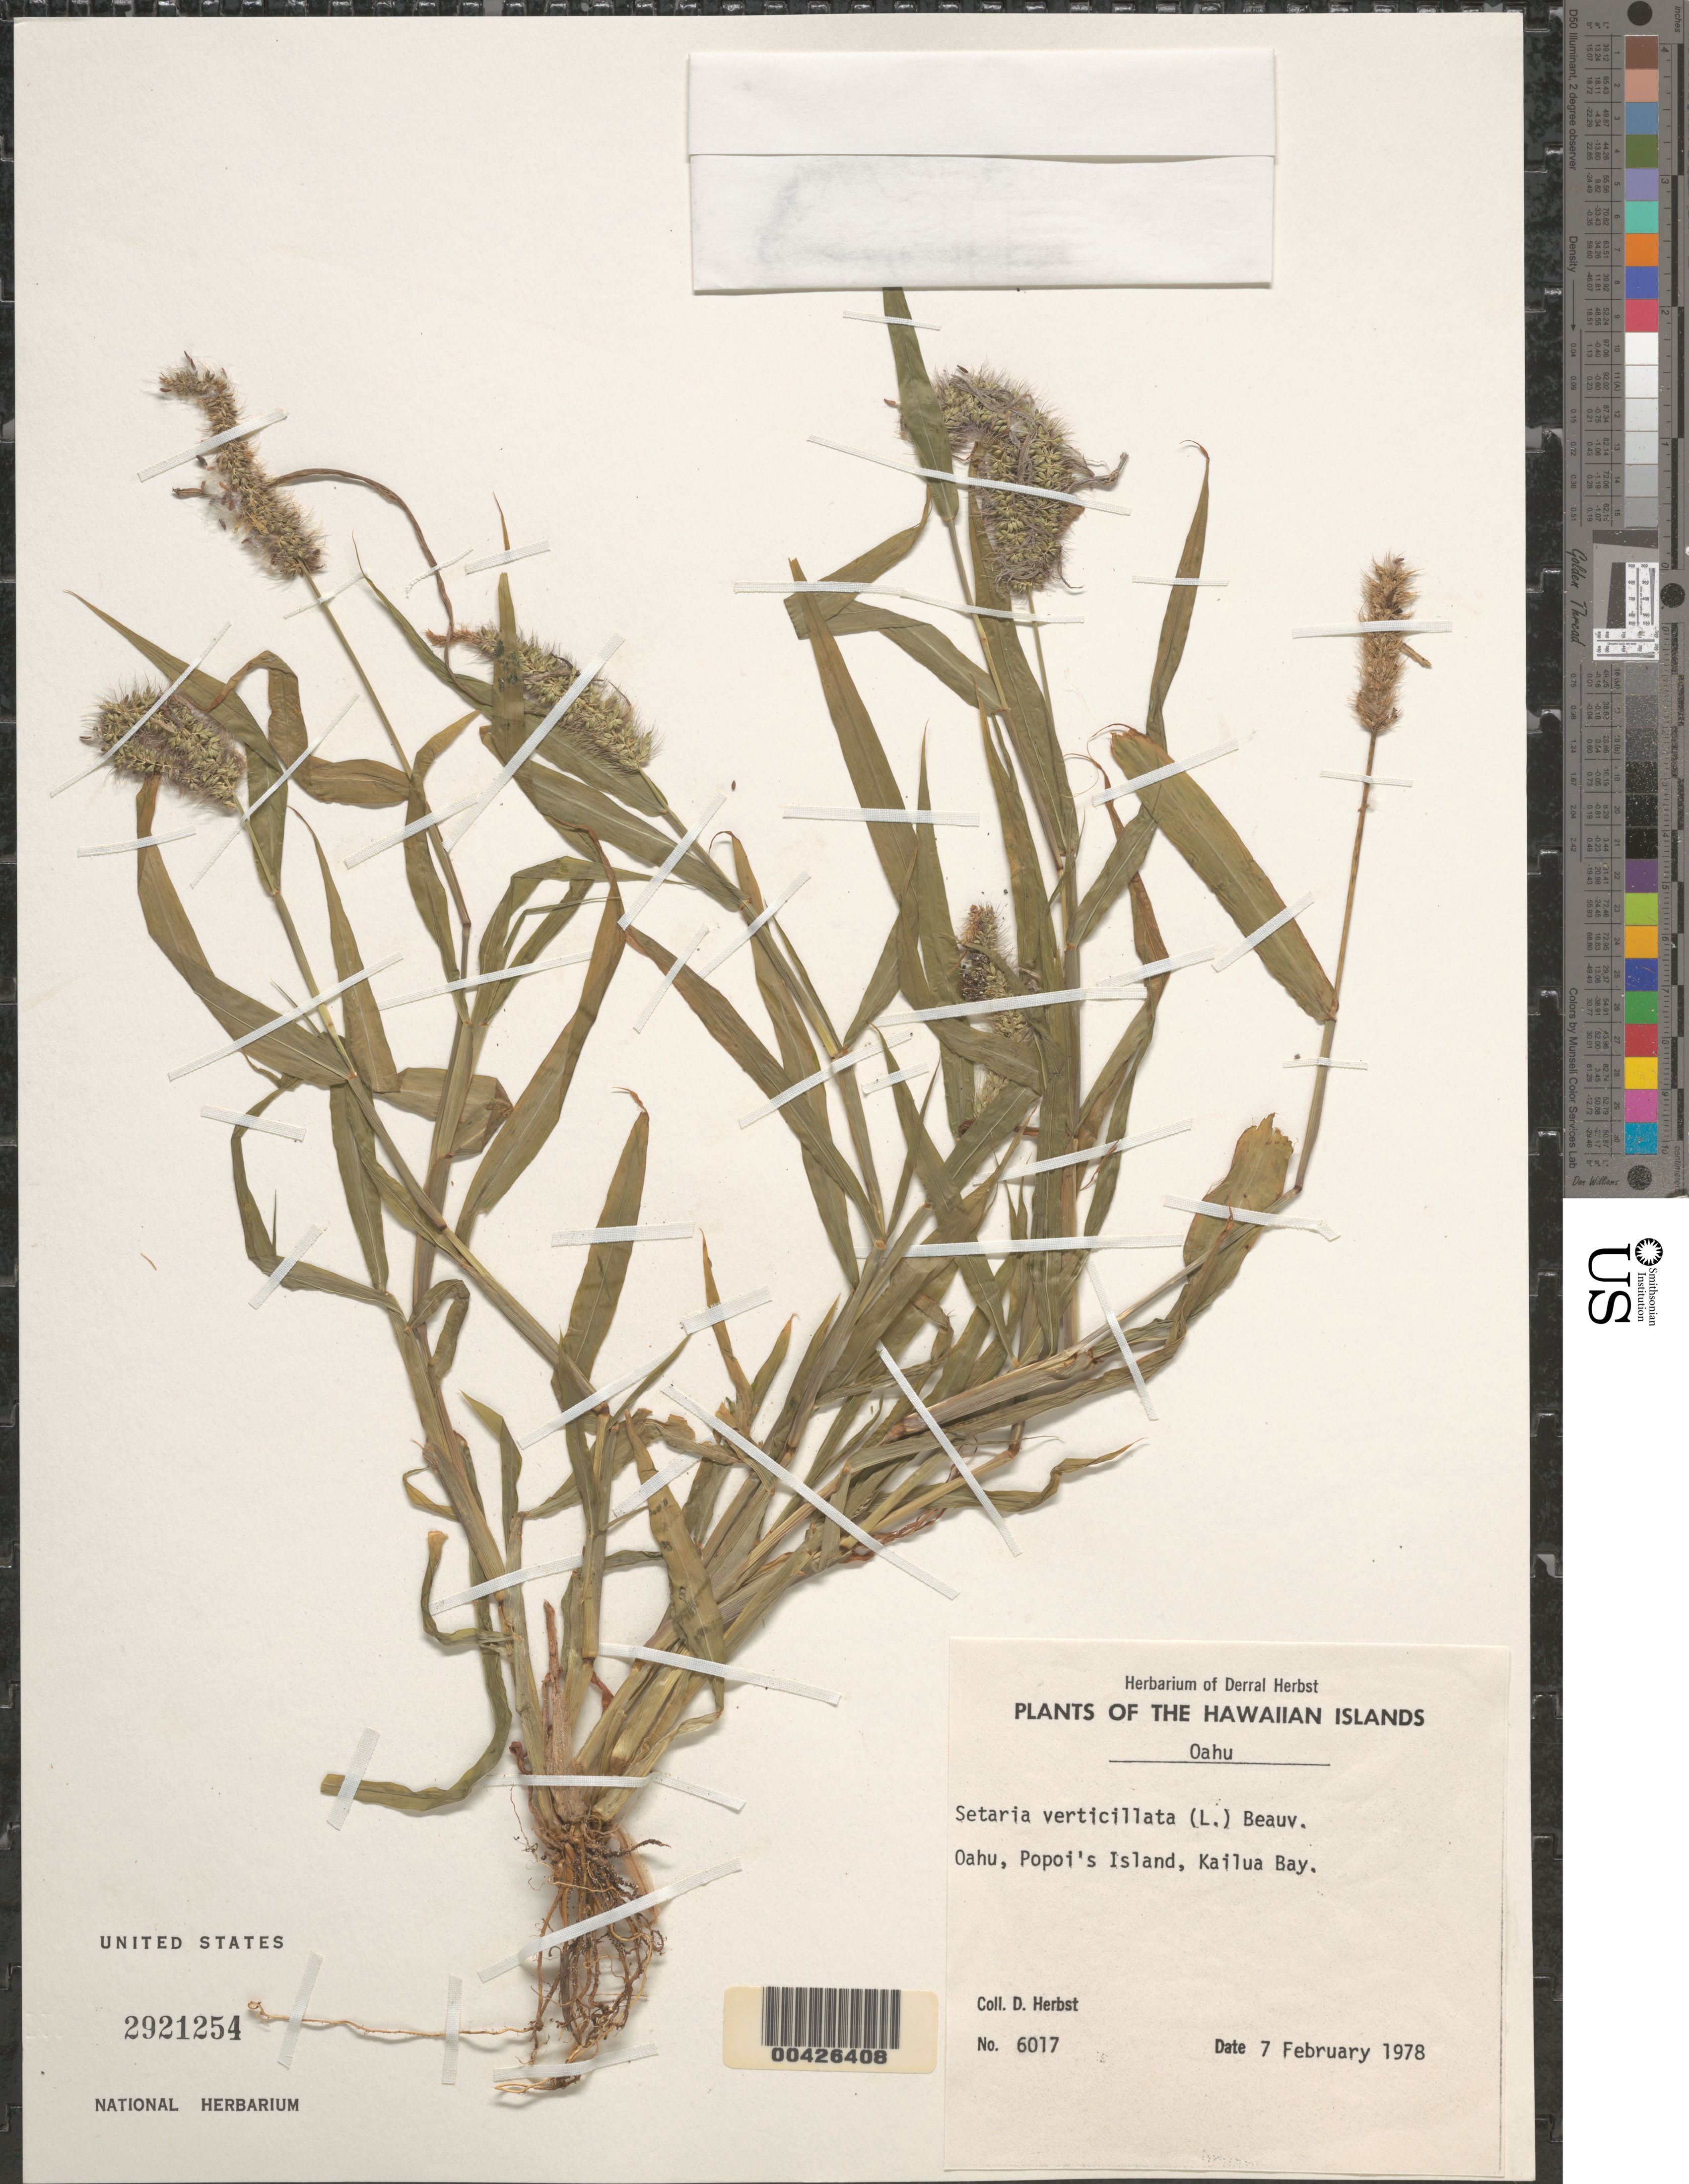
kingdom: Plantae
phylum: Tracheophyta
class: Liliopsida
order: Poales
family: Poaceae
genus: Setaria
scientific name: Setaria adhaerens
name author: (Forssk.) Chiov.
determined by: Wagner, W. L., (BOT), Smithsonian Institution - National Museum of Natural History (UNITED STATES)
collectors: D. R. Herbst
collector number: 6017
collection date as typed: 7 Feb 1978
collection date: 1978-02-07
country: United States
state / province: Hawaii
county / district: Honolulu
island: Oahu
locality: Oahu, Popoi's Island, Kailua Bay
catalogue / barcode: US 2921254